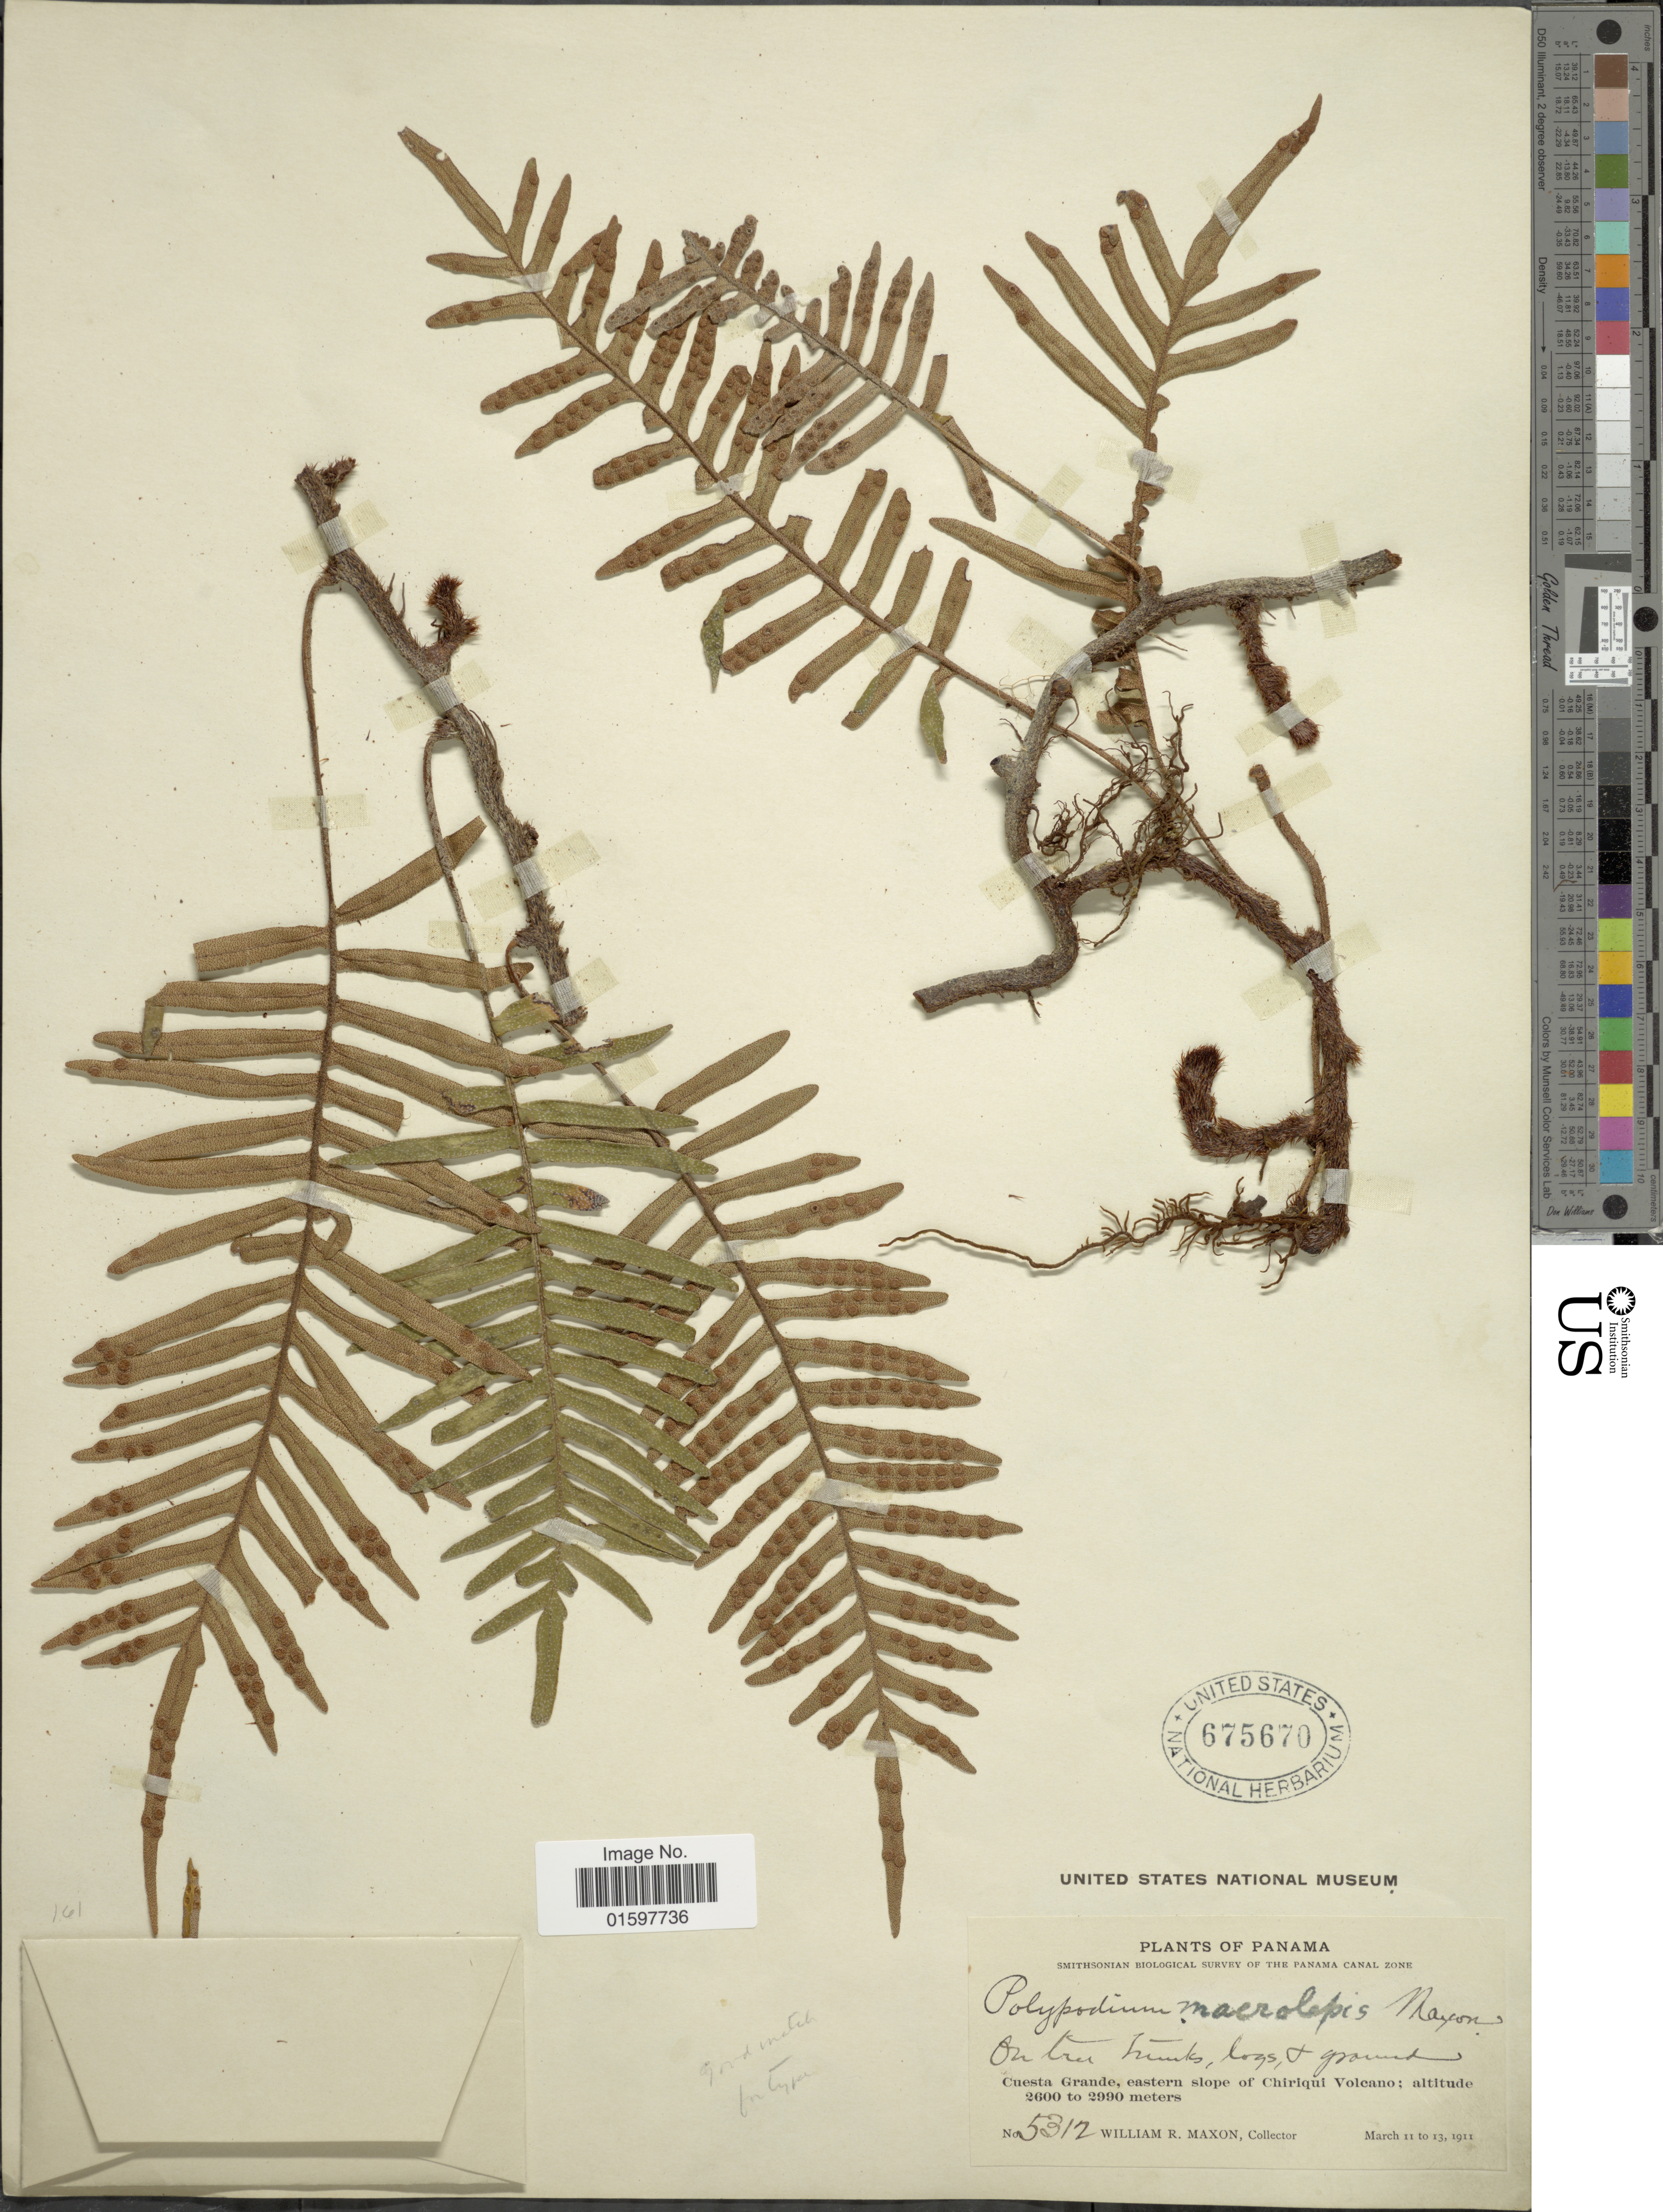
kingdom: Plantae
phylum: Tracheophyta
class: Polypodiopsida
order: Polypodiales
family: Polypodiaceae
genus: Pleopeltis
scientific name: Pleopeltis macrolepis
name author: (Maxon) A.R. Sm. & Tejero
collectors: W. R. Maxon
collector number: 5312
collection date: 1911-03-11/1911-03-13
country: Panama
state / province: Colón / Panamá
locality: Panama Canal Zone, Cuesta Grande, eastern slope of Chiriqui Volcano.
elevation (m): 2600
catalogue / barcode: US 675670